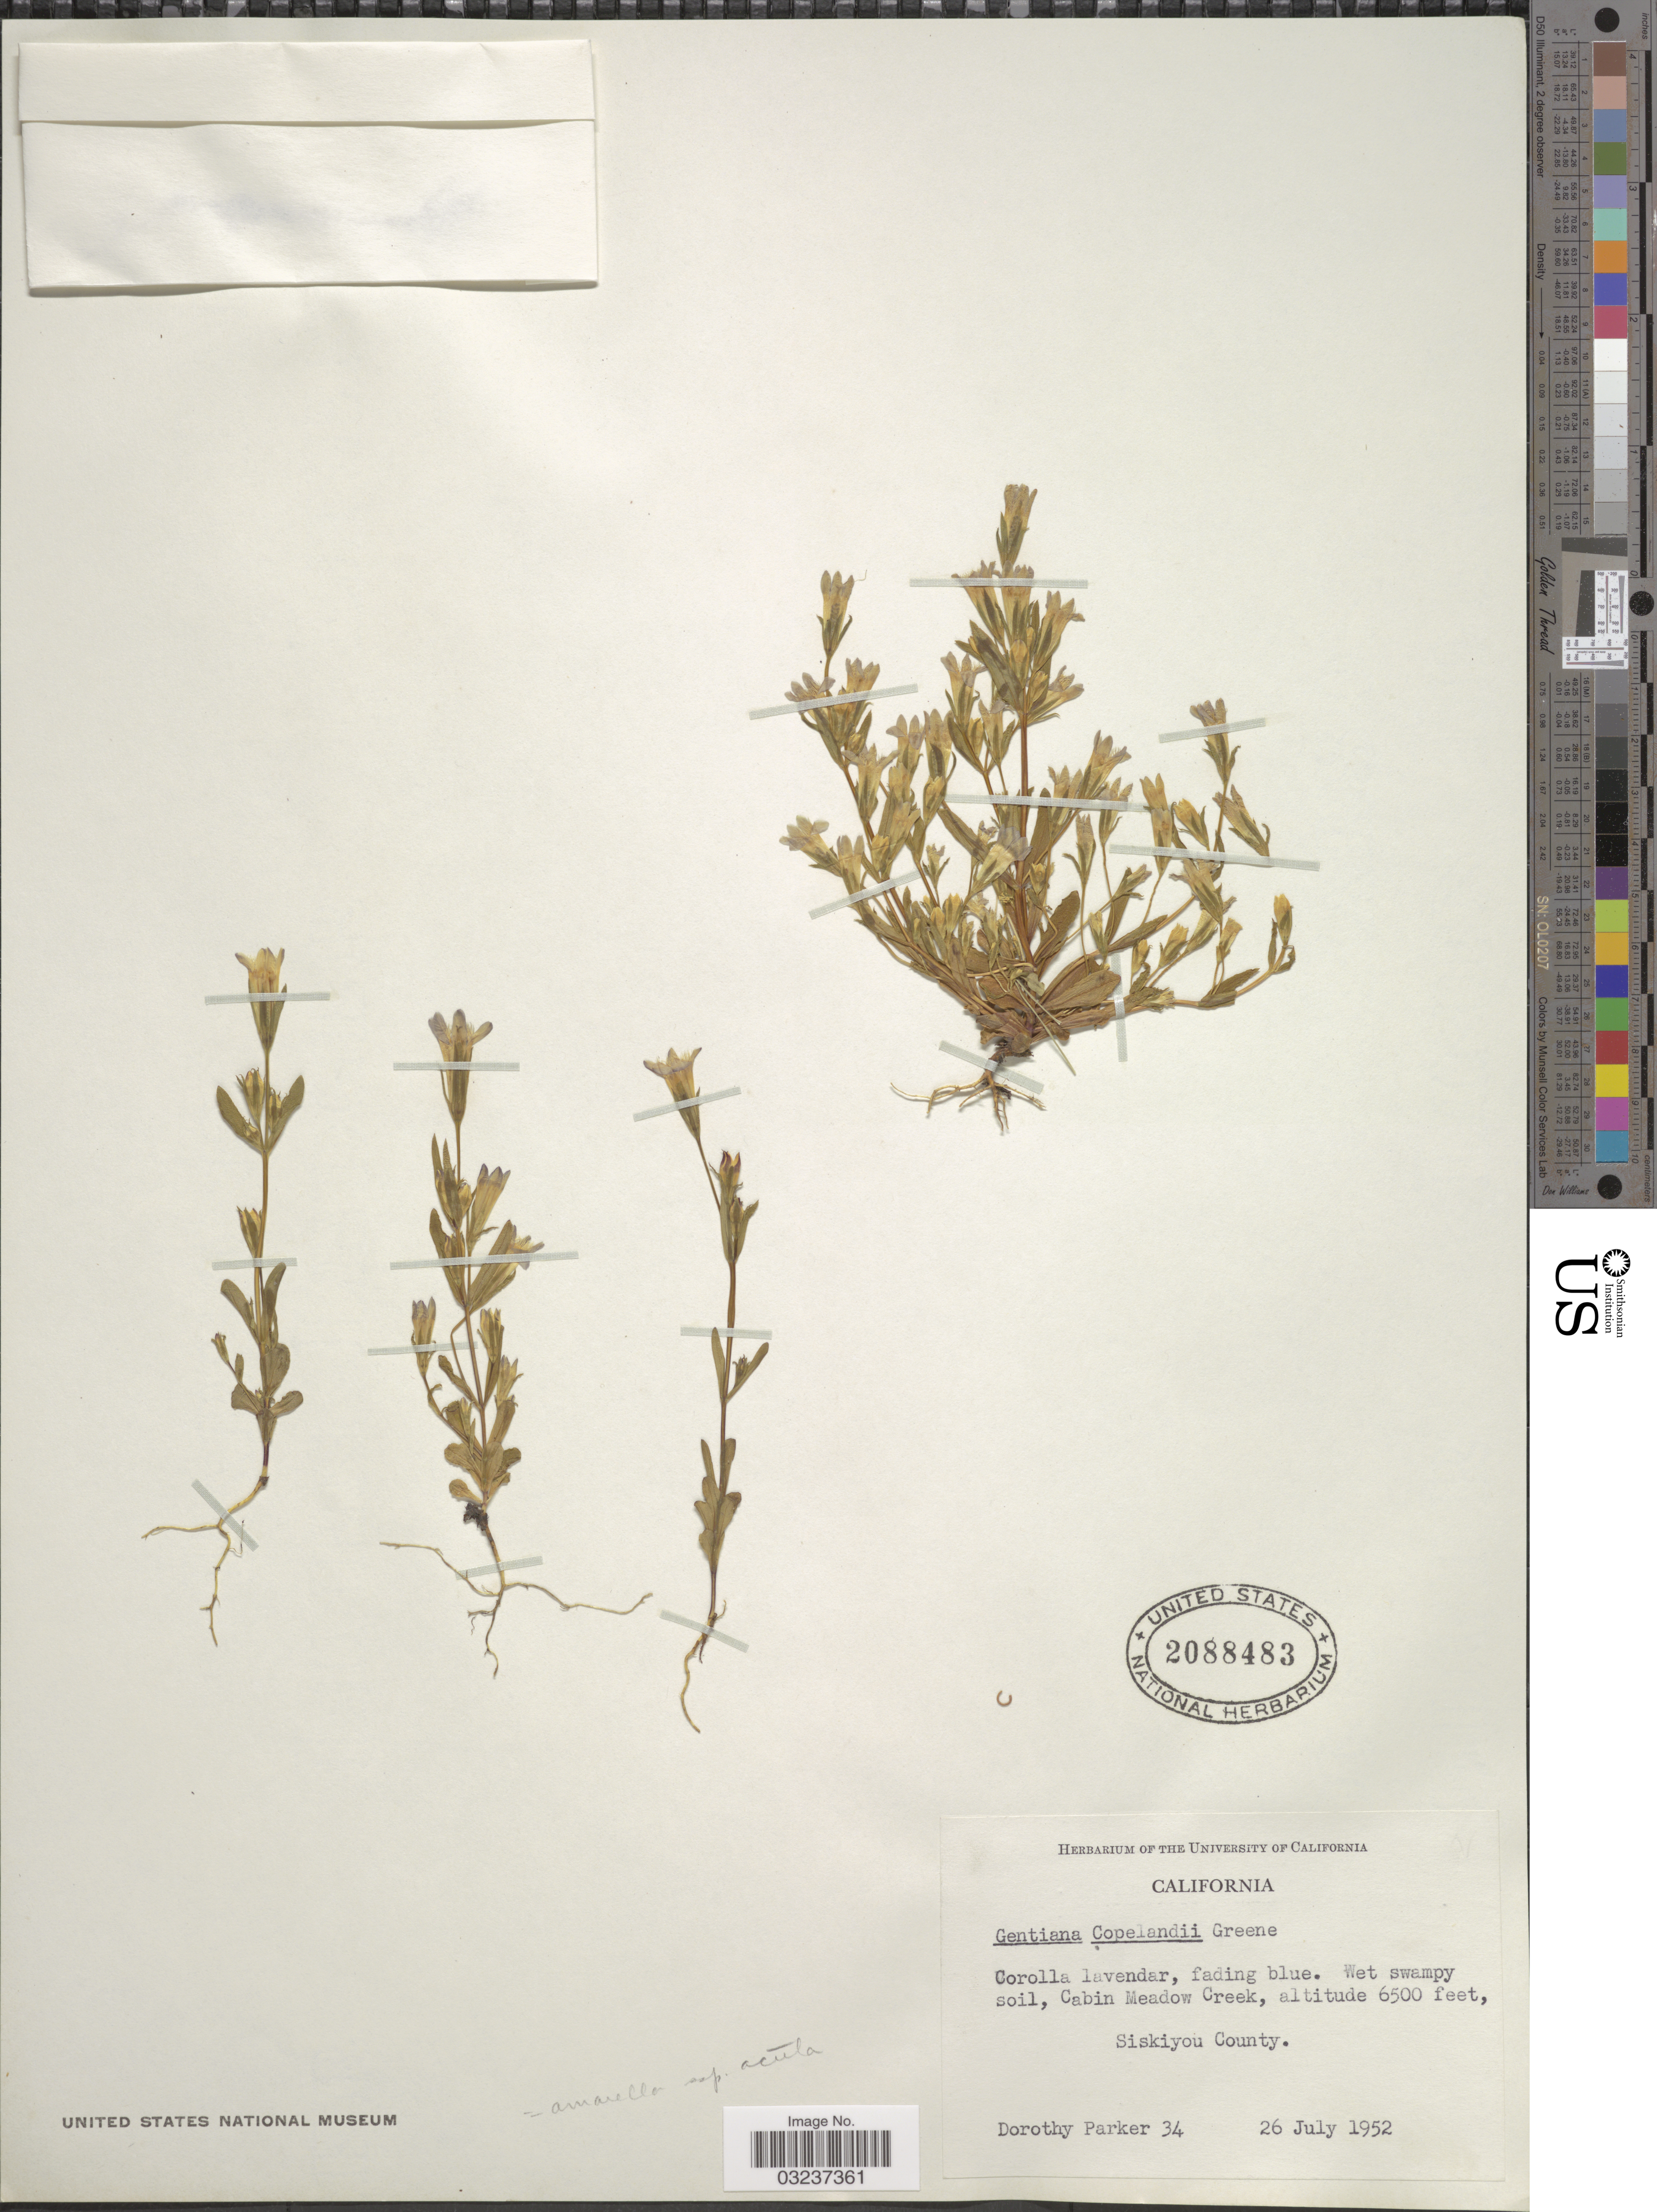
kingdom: Plantae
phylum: Tracheophyta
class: Magnoliopsida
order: Gentianales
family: Gentianaceae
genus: Gentianella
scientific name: Gentianella amarella subsp. acuta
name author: (Michx.) J.M. Gillett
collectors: D. Parker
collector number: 34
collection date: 1952-07-26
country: United States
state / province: California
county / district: Siskiyou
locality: Cabin Meadow Creek. Siskiyou County.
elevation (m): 1981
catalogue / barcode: US 2088483